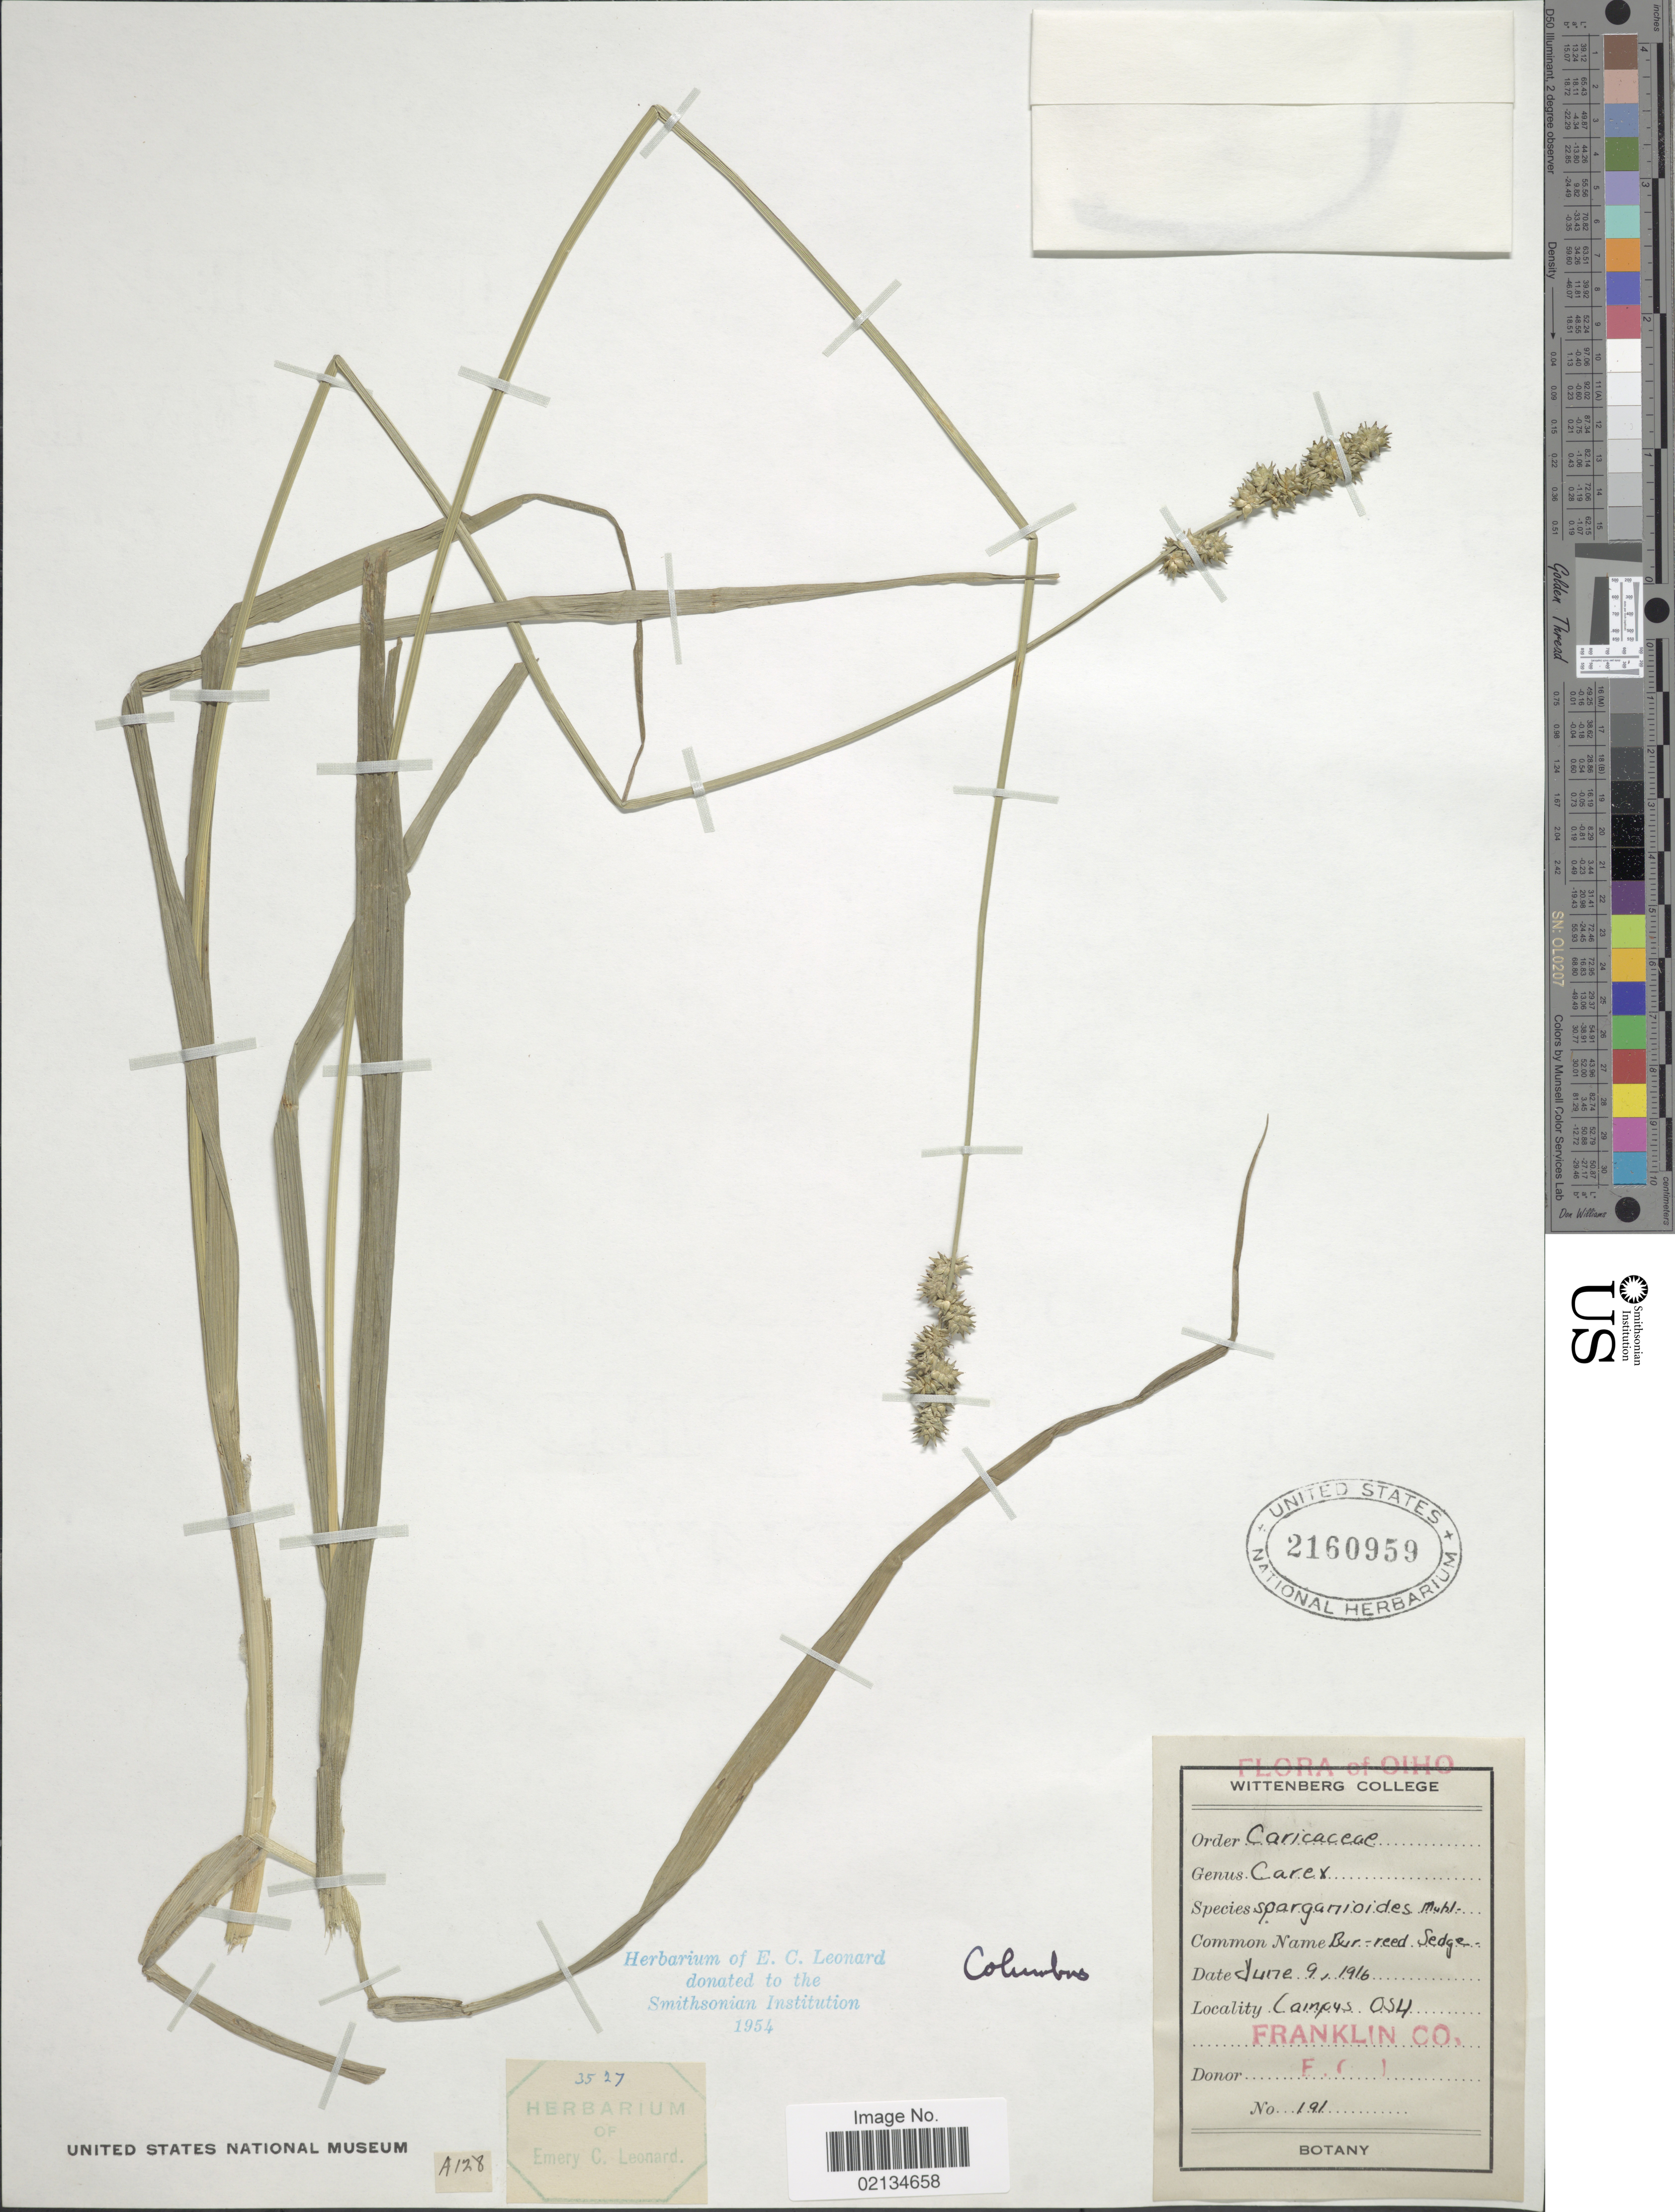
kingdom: Plantae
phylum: Tracheophyta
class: Liliopsida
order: Poales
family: Cyperaceae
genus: Carex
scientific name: Carex sparganioides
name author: Muhl. ex Willd.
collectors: E. C. Leonard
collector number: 191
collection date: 1916-06-09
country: United States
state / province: Ohio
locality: Campus OSU, Franklin Co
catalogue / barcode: US 2160959